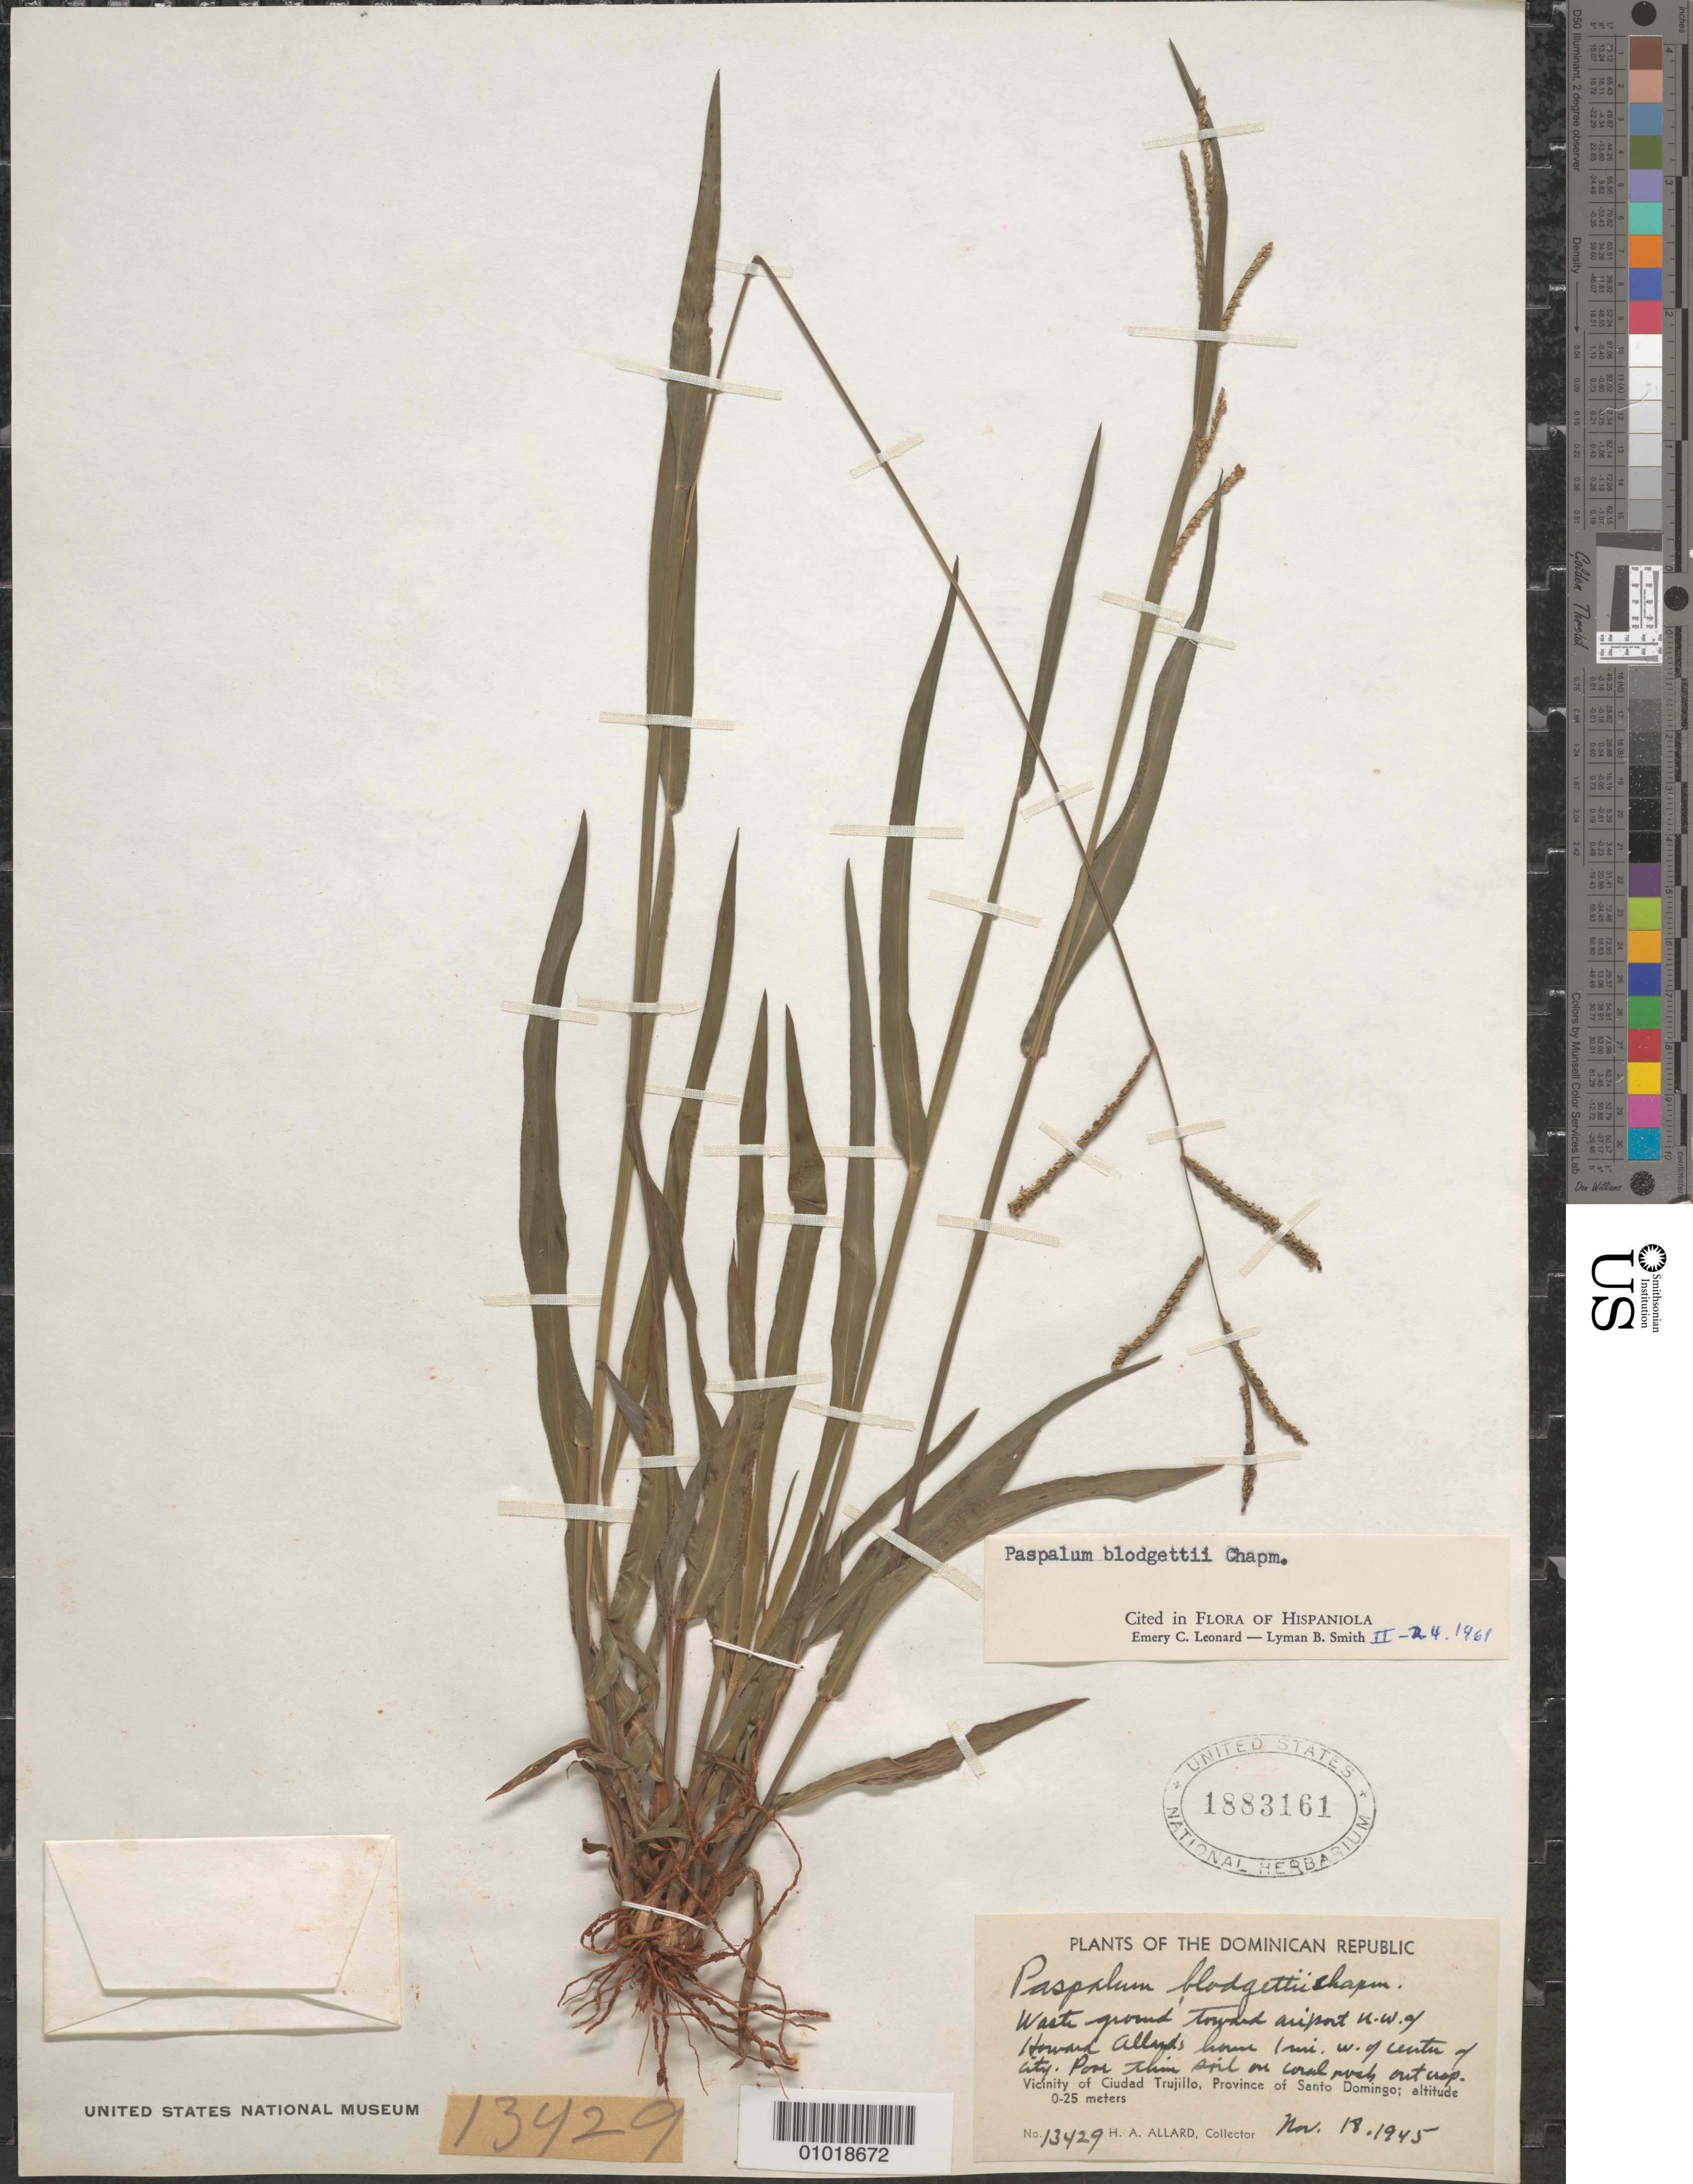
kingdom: Plantae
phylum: Tracheophyta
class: Liliopsida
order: Poales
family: Poaceae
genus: Paspalum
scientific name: Paspalum blodgettii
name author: Chapm.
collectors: H. A. Allard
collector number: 13429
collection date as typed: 18 Nov 1945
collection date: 1945-11-18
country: Dominican Republic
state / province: Distrito Nacional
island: Hispaniola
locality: Waste ground toward airport NW of Howard Allard's home 1 mi W of center of cit. Vic. of Ciudad Trujillo, Prov. Santo Domingo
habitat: waste ground toward airport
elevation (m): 0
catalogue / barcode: US 1883161